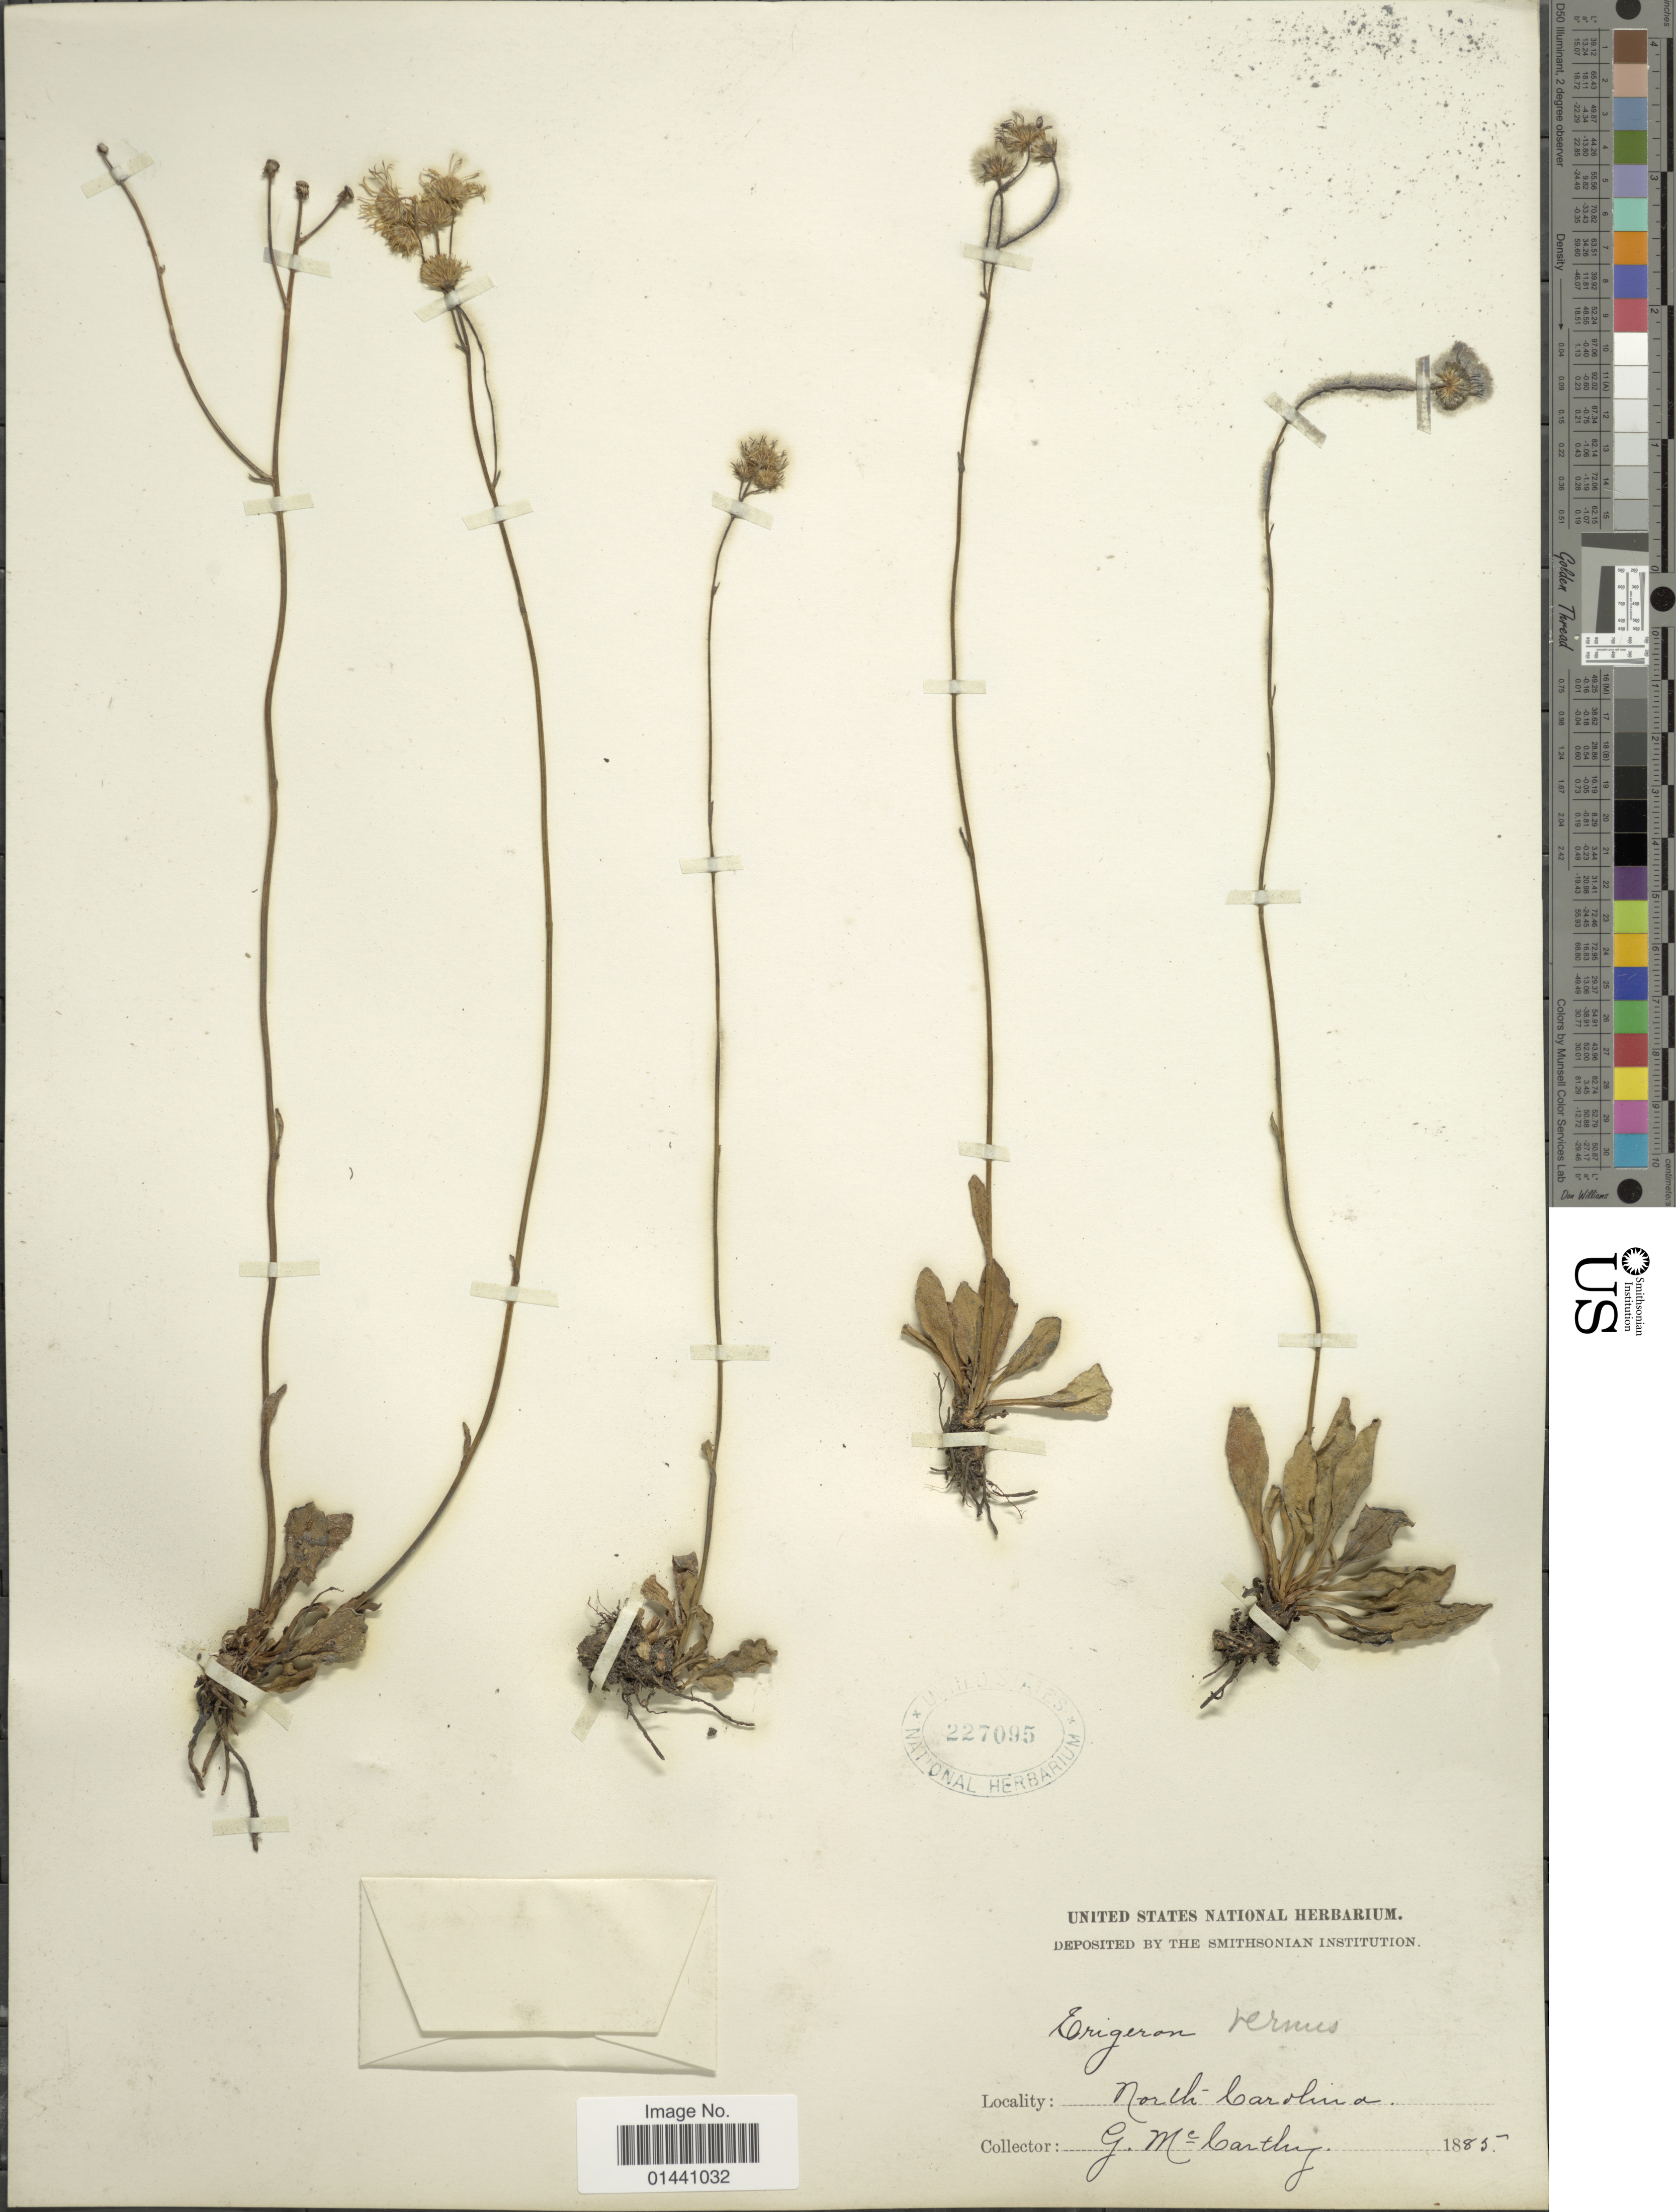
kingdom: Plantae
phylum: Tracheophyta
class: Magnoliopsida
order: Asterales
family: Asteraceae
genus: Erigeron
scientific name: Erigeron vernus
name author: (L.) Torr. & A. Gray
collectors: G. McCarthy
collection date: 1885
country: United States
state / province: North Carolina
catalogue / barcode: US 227095